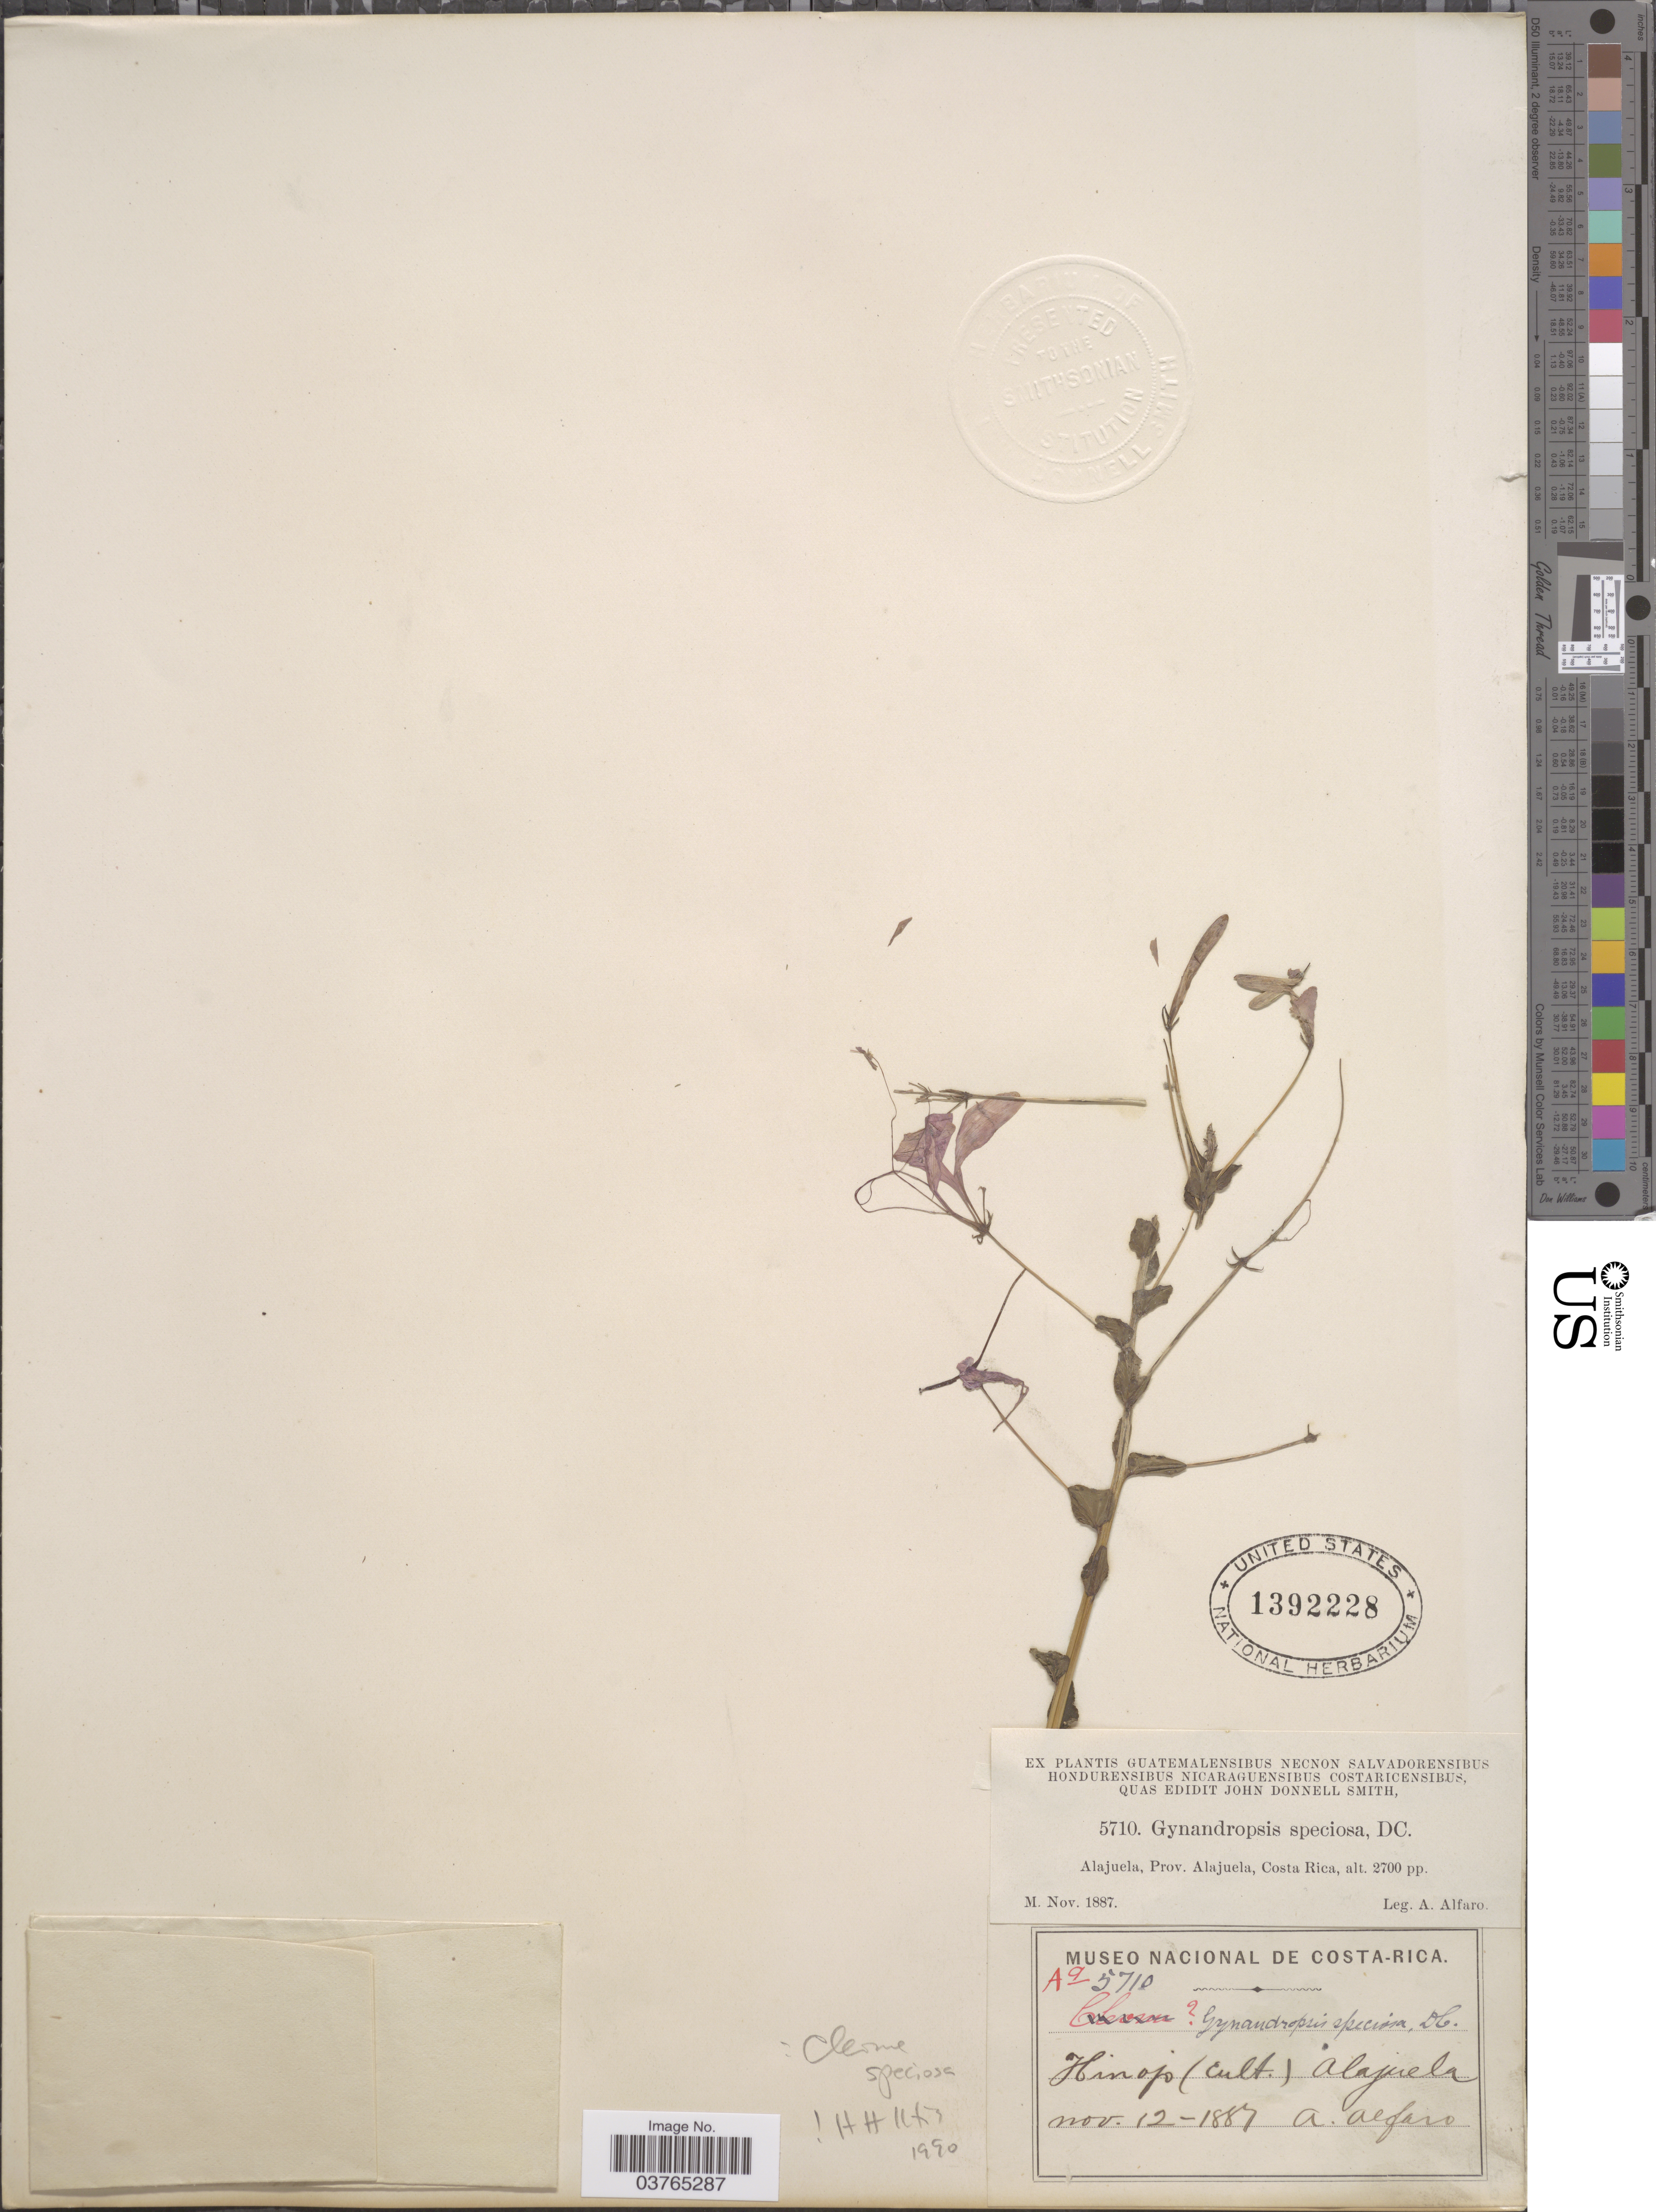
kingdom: Plantae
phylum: Tracheophyta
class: Magnoliopsida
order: Brassicales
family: Cleomaceae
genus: Cleoserrata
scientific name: Cleoserrata speciosa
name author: (Raf.) Iltis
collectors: A. Alfaro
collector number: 5710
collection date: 1887-11-12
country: Costa Rica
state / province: Alajuela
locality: Hinojo (cult.) Alajuela.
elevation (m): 823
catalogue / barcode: US 1392228